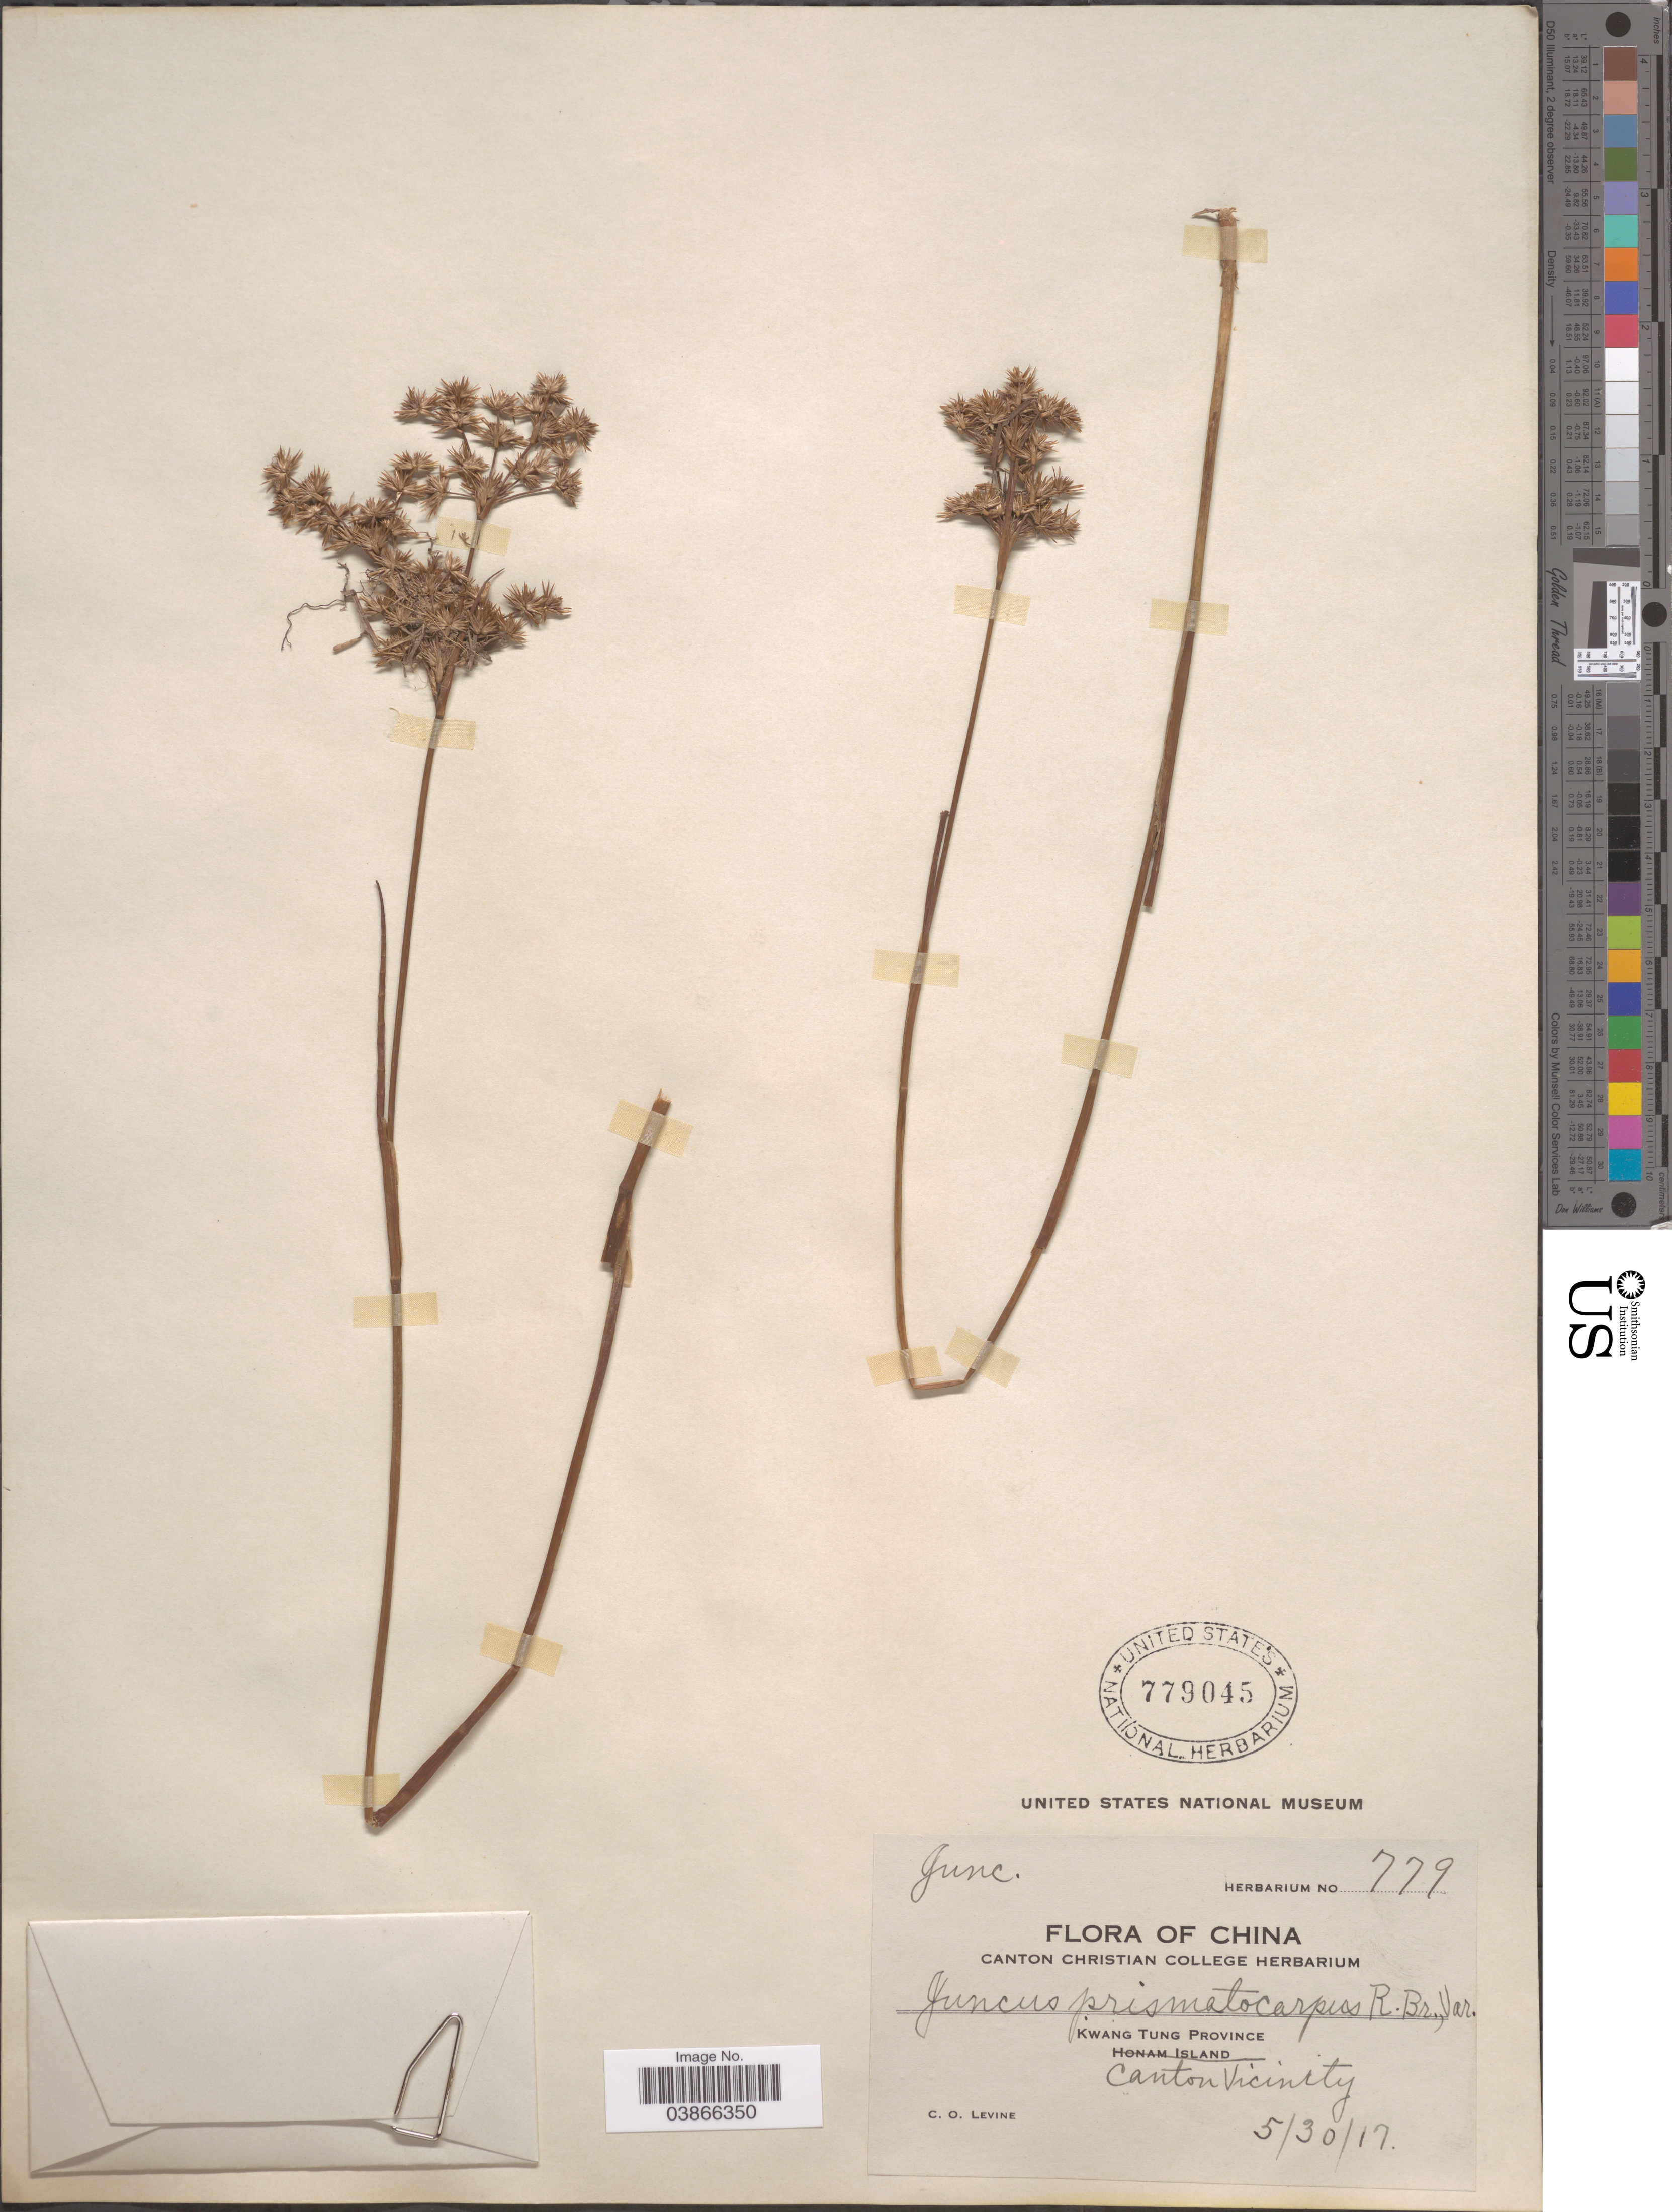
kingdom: Plantae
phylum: Tracheophyta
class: Liliopsida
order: Poales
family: Juncaceae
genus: Juncus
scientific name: Juncus prismatocarpus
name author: R. Br.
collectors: C. O. Levine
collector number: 779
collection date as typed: Transcribed d/m/y: 30/5/17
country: China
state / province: Guangdong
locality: Kwang Tung Province. Canton Vicinity.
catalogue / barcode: US 779045